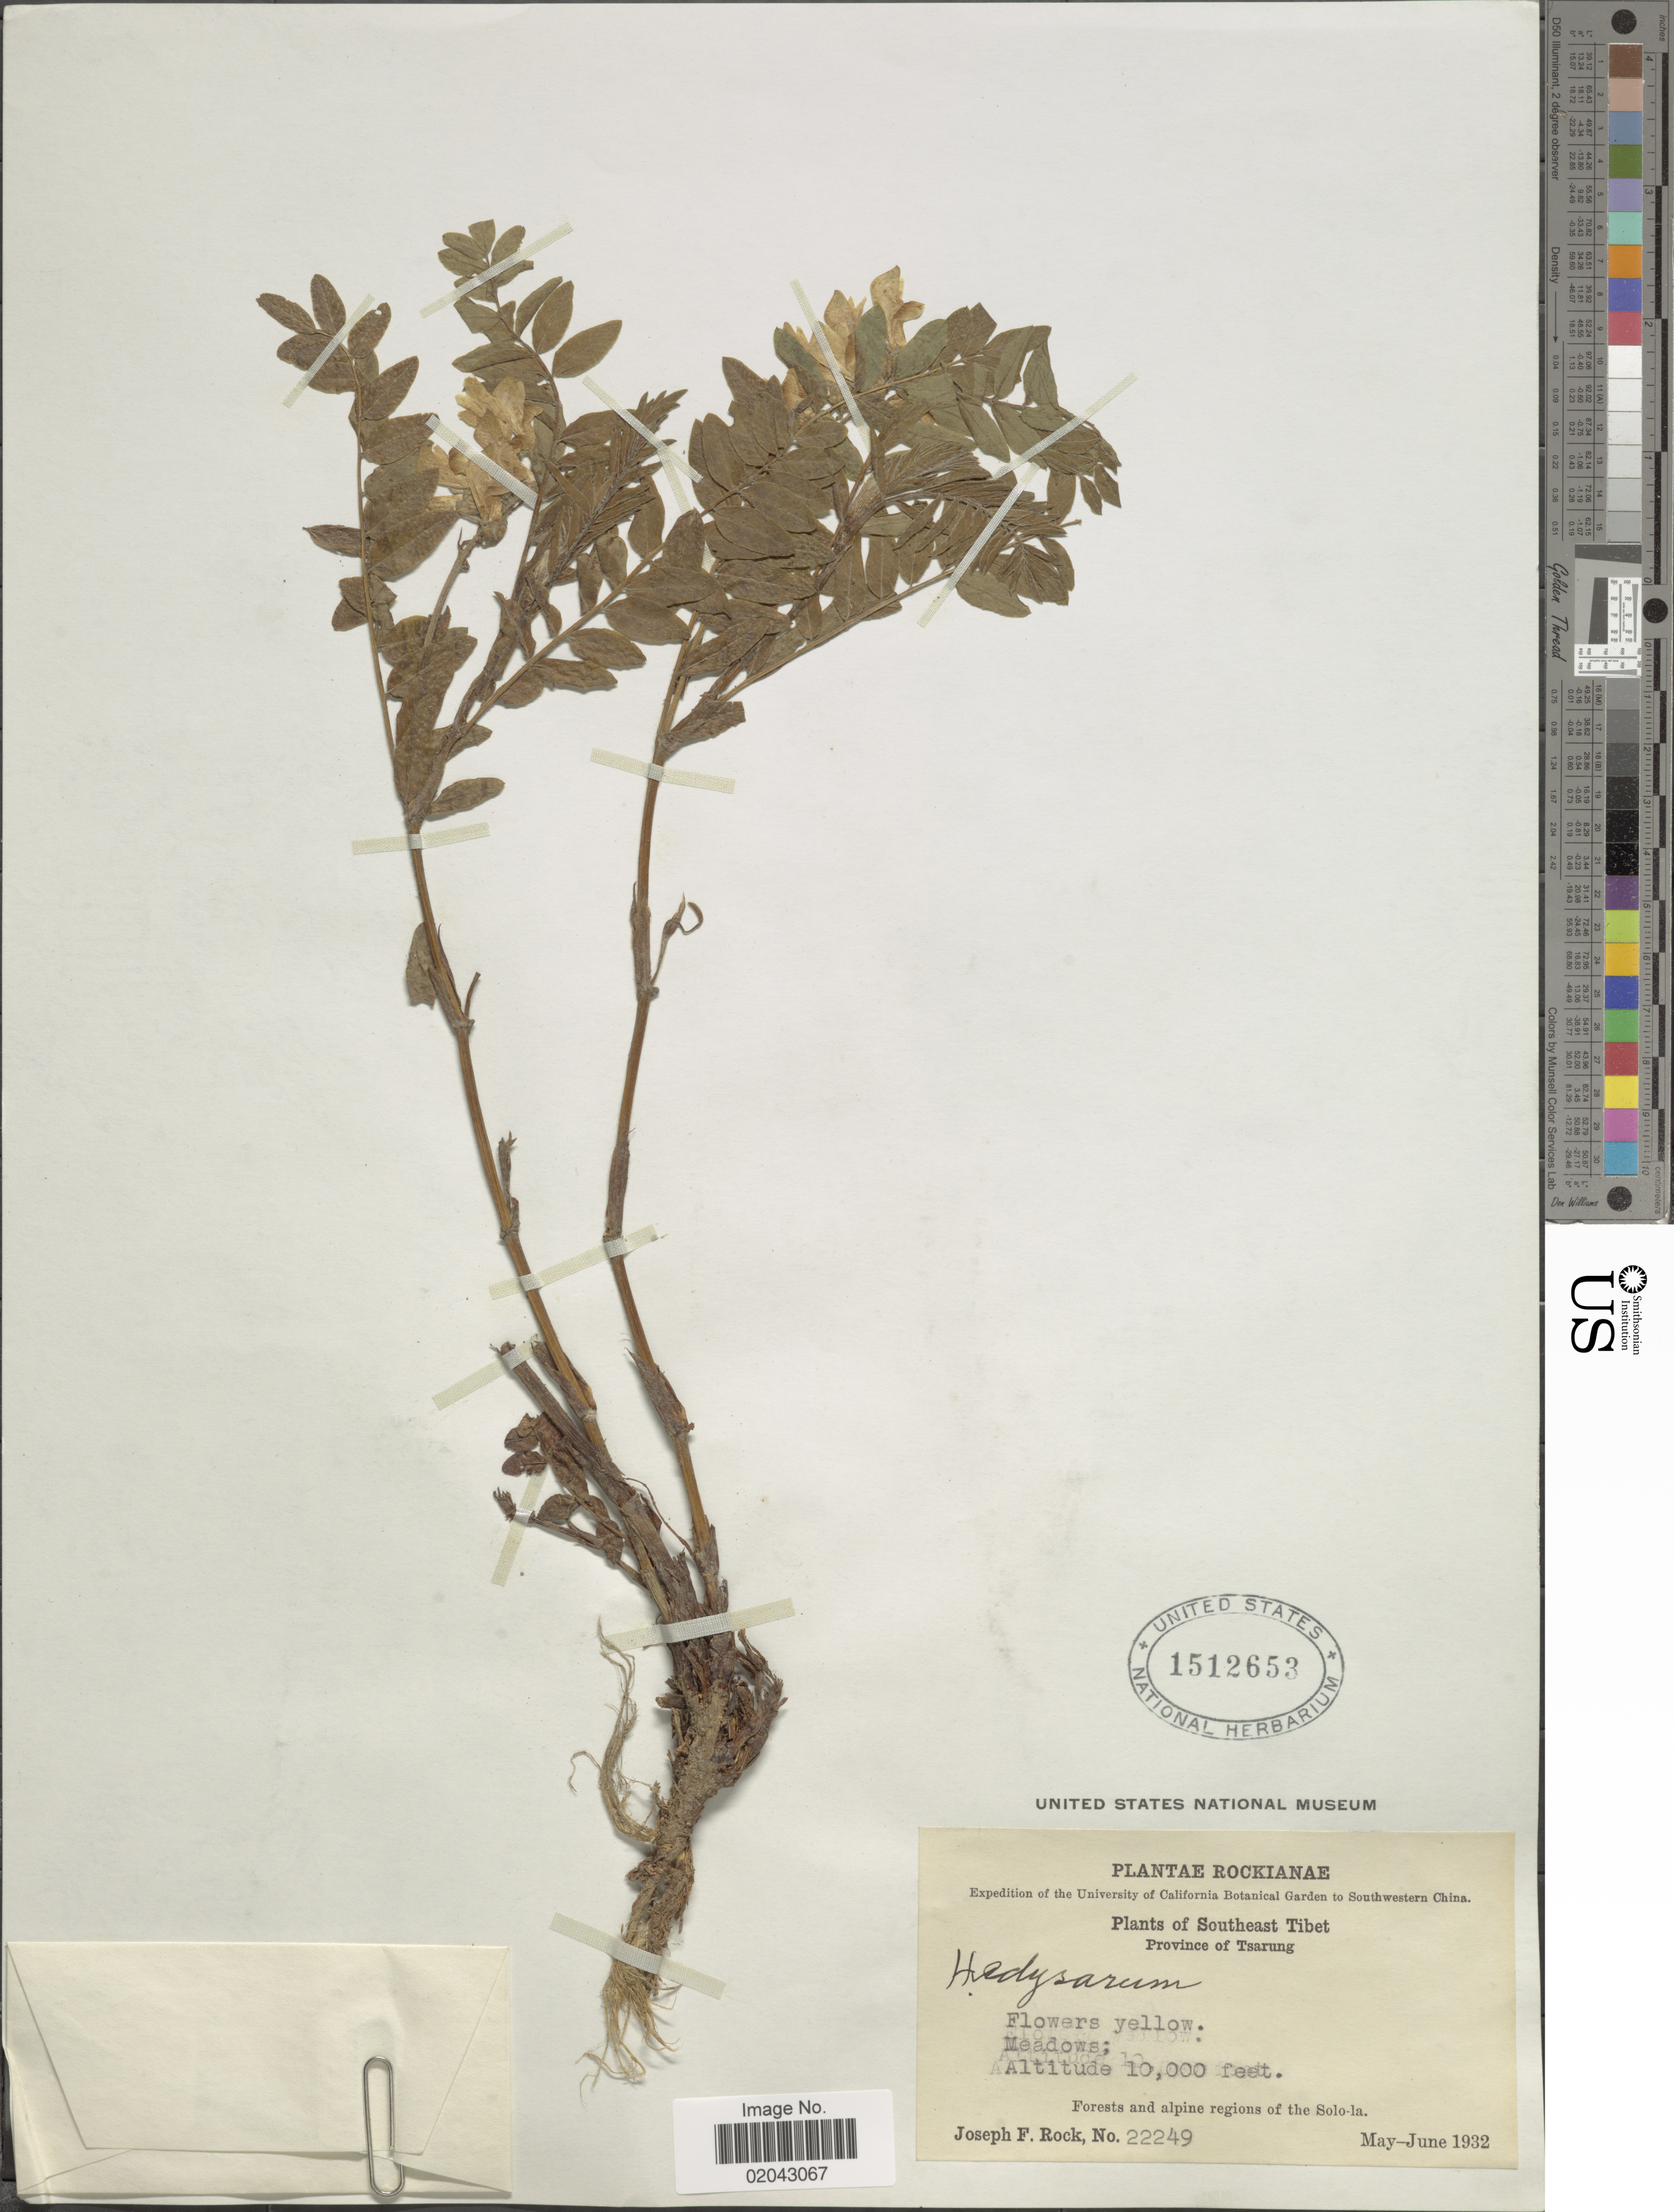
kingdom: Plantae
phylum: Tracheophyta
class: Magnoliopsida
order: Fabales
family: Fabaceae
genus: Hedysarum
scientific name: Hedysarum sp.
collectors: J. F. Rock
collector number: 22249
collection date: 1932-05/1932-06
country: China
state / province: Xizang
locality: Southeast Tibet, Province of Tsarung, Forests and alpine regions of the Solo-la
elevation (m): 3048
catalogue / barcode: US 1512653